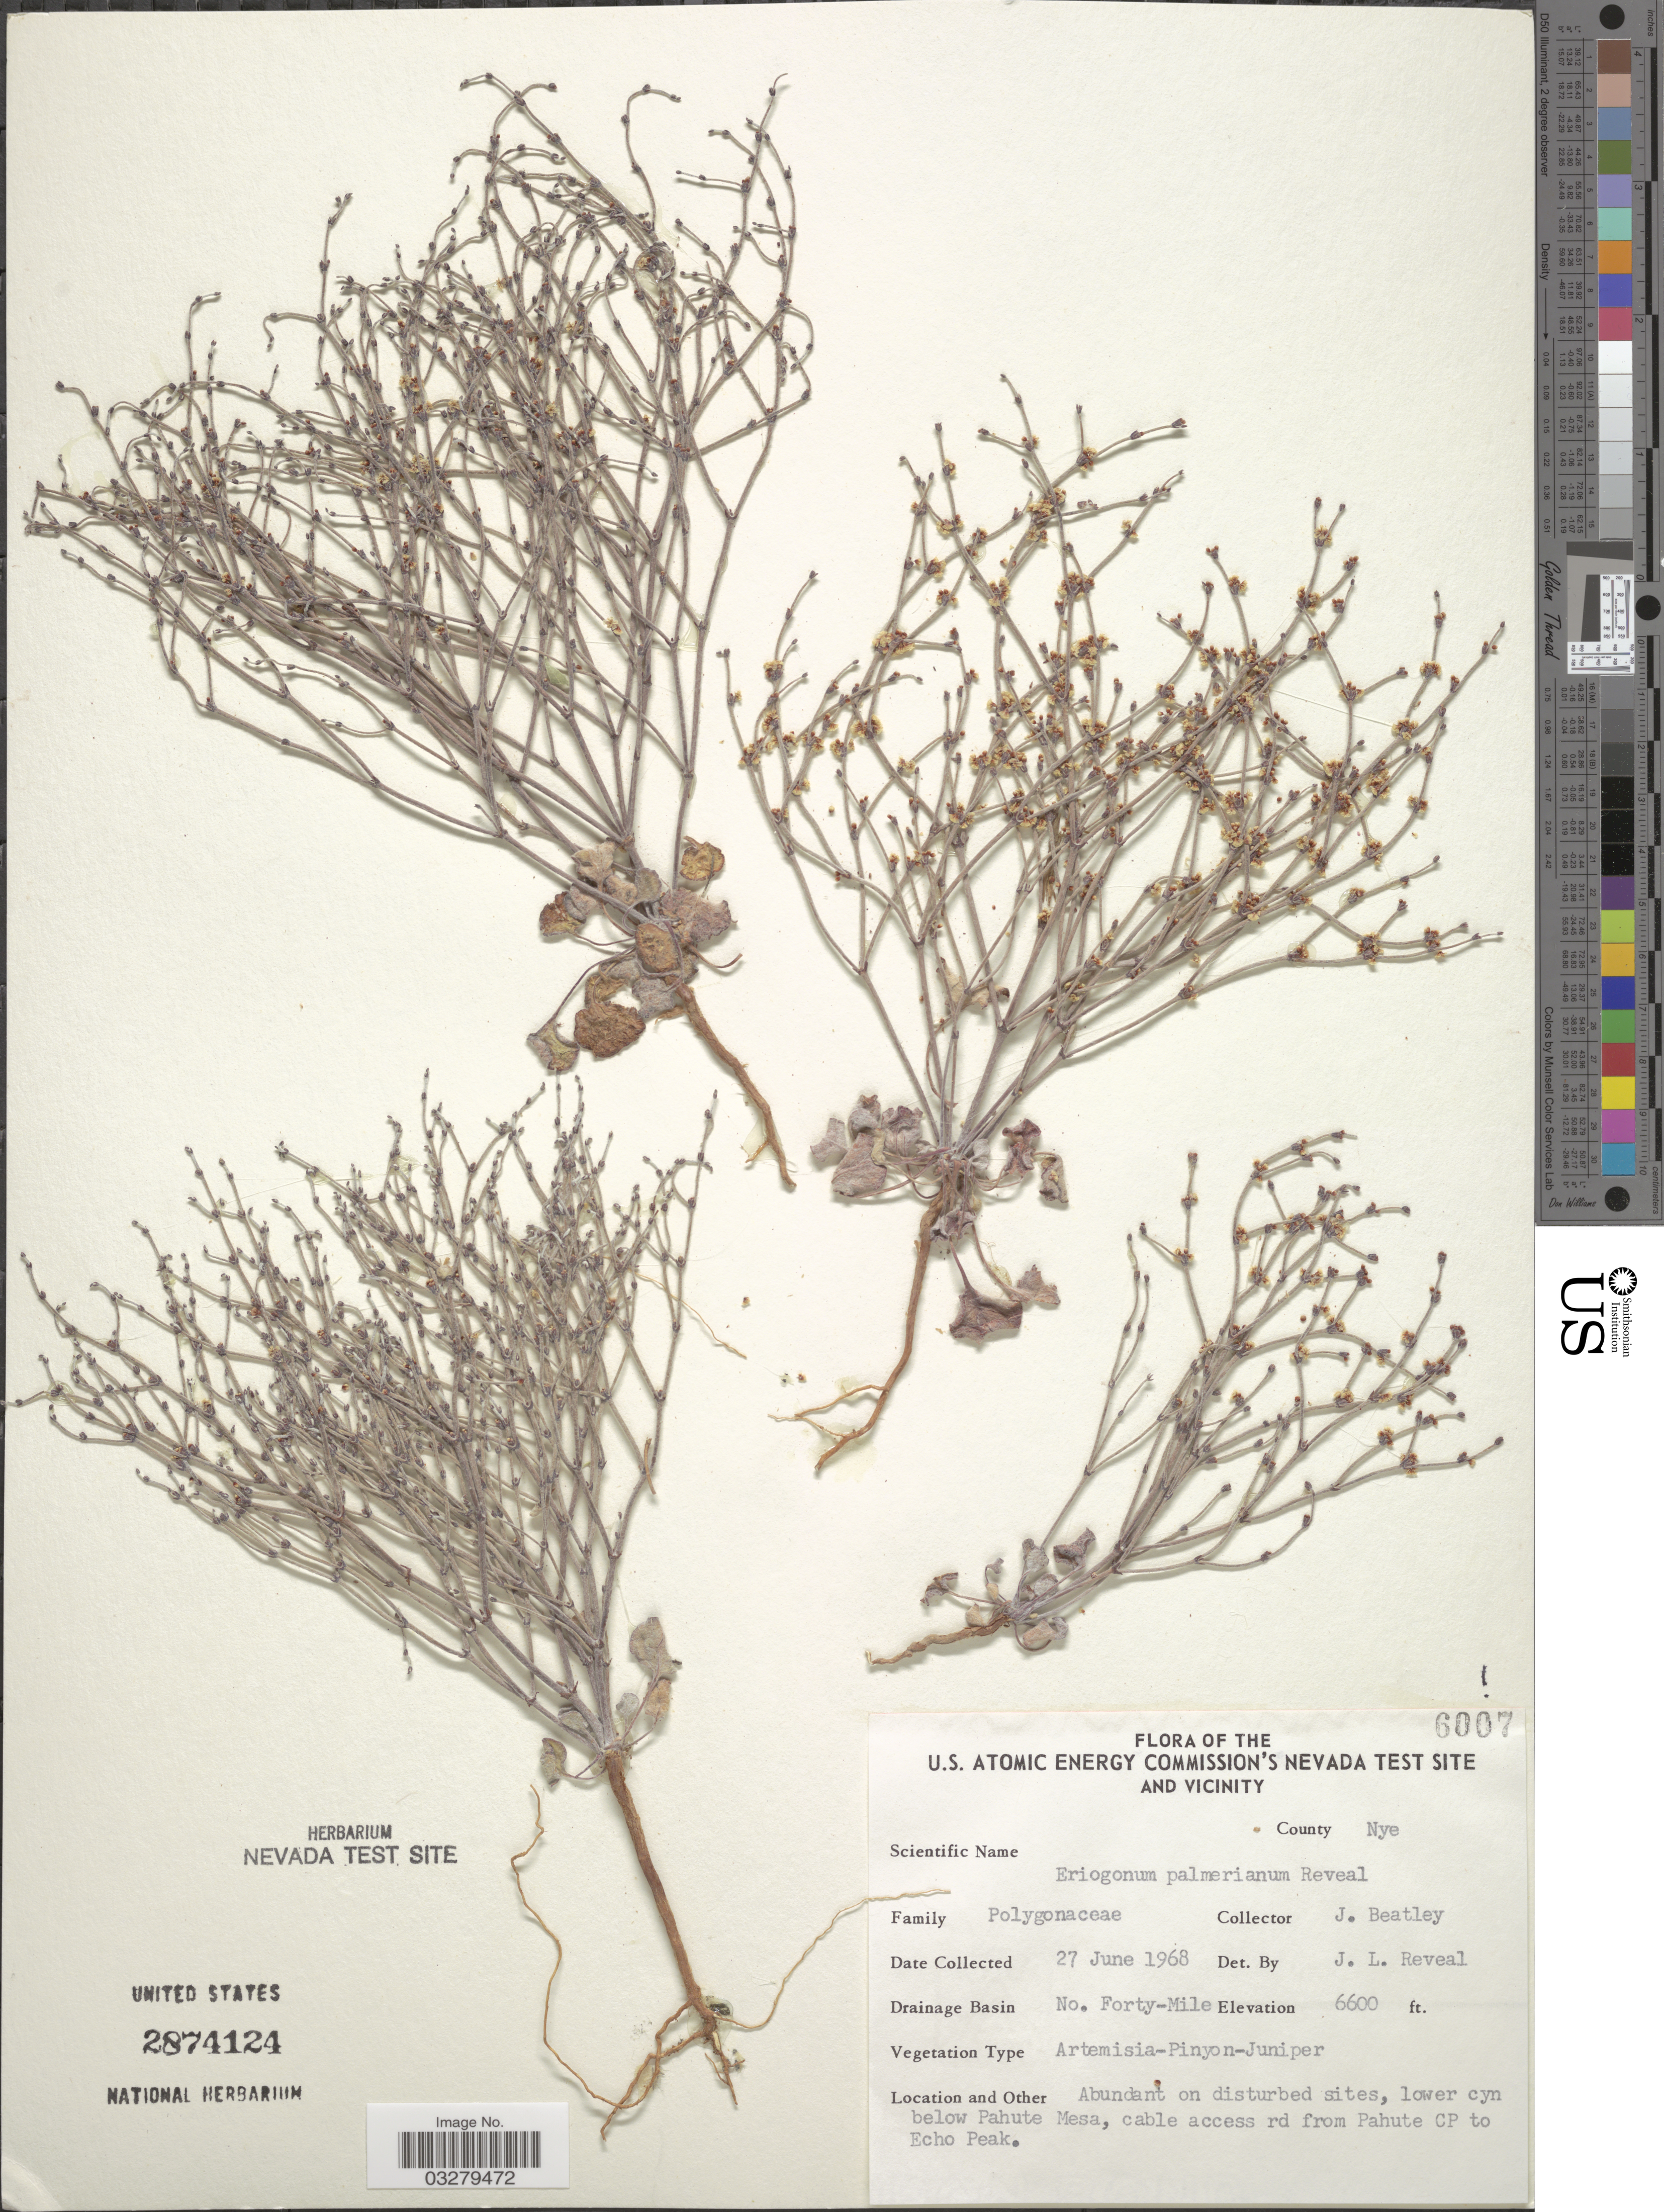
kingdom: Plantae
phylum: Tracheophyta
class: Magnoliopsida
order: Caryophyllales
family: Polygonaceae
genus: Eriogonum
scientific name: Eriogonum palmerianum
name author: Reveal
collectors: J. L. Reveal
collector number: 6007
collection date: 1968-06-27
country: United States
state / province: Nevada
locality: U.S. Atomic Energy Commission's Nevada Test Site and vicinity, County Nye, Drainage Basin No. Forty-Mile, lower cyn below Pahute Mesa, cable access rd from Pahute CP to Echo Peak.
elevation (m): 2012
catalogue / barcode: US 2874124